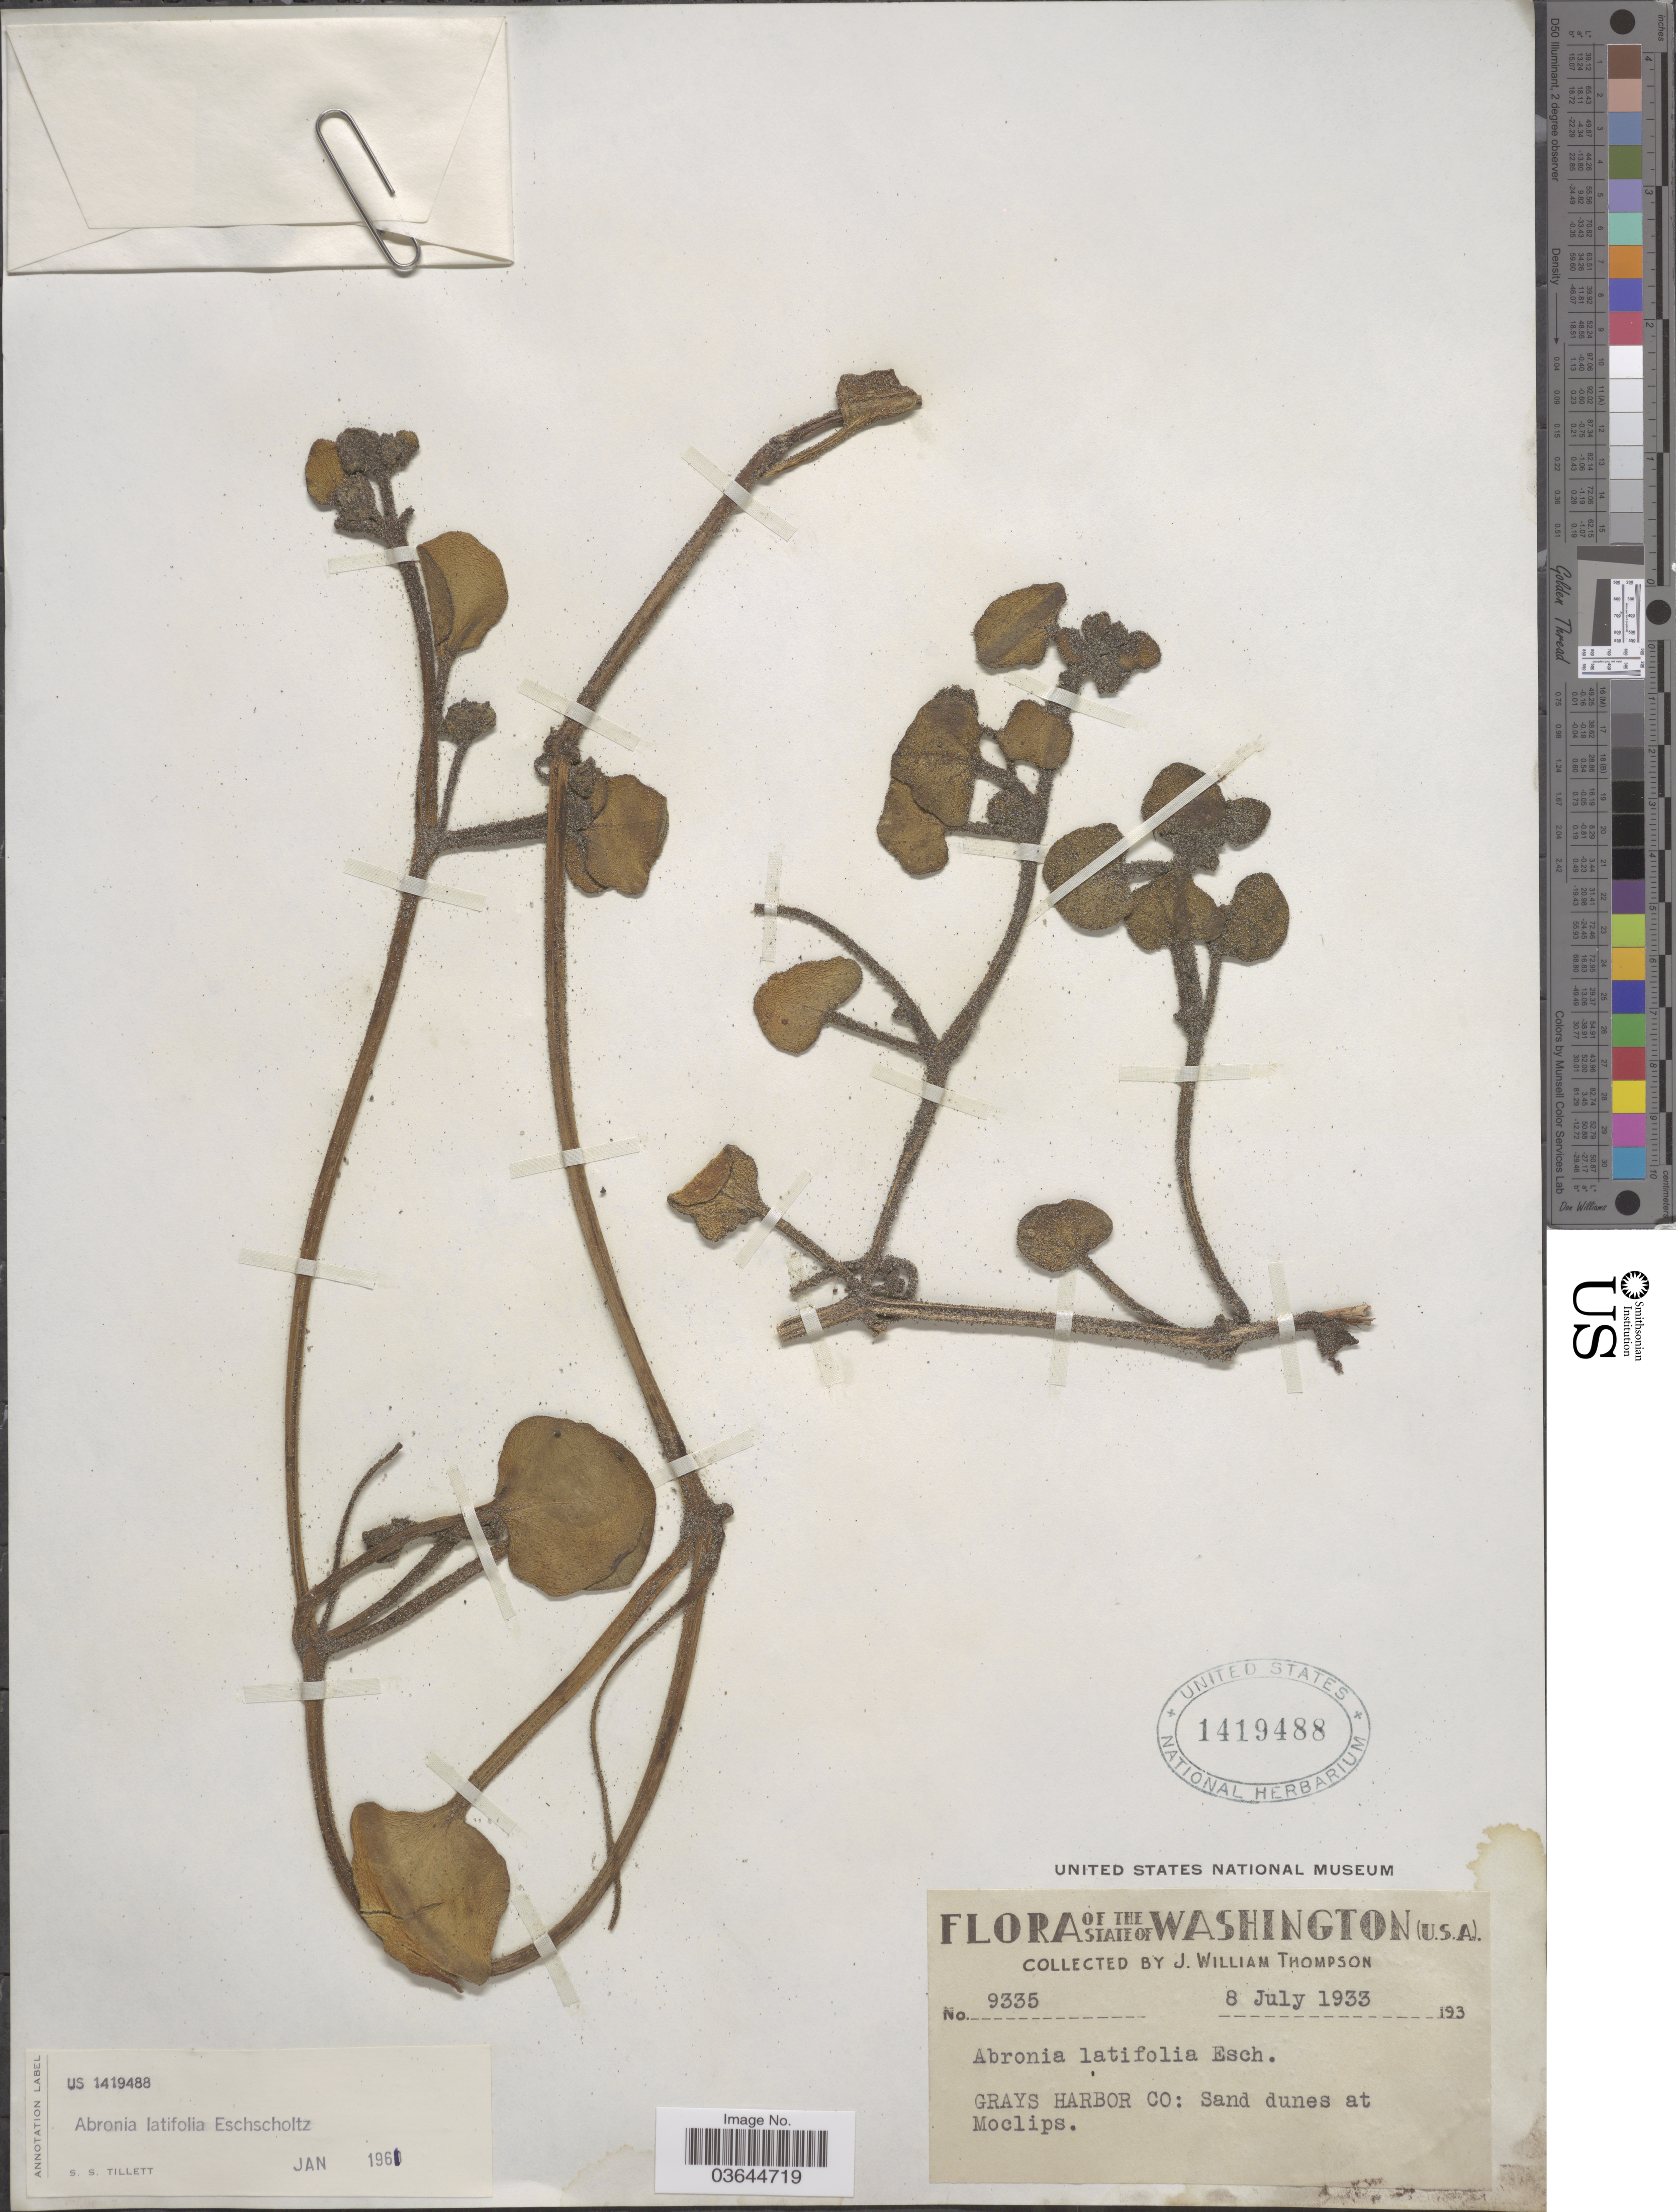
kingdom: Plantae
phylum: Tracheophyta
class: Magnoliopsida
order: Caryophyllales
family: Nyctaginaceae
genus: Abronia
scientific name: Abronia latifolia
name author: Eschsch.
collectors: J. W. Thompson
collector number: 9335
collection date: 1933-07-08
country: United States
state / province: Washington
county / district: Grays Harbor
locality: Grays Harbor Co: Sand dunes at Moclips.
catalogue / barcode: US 1419488